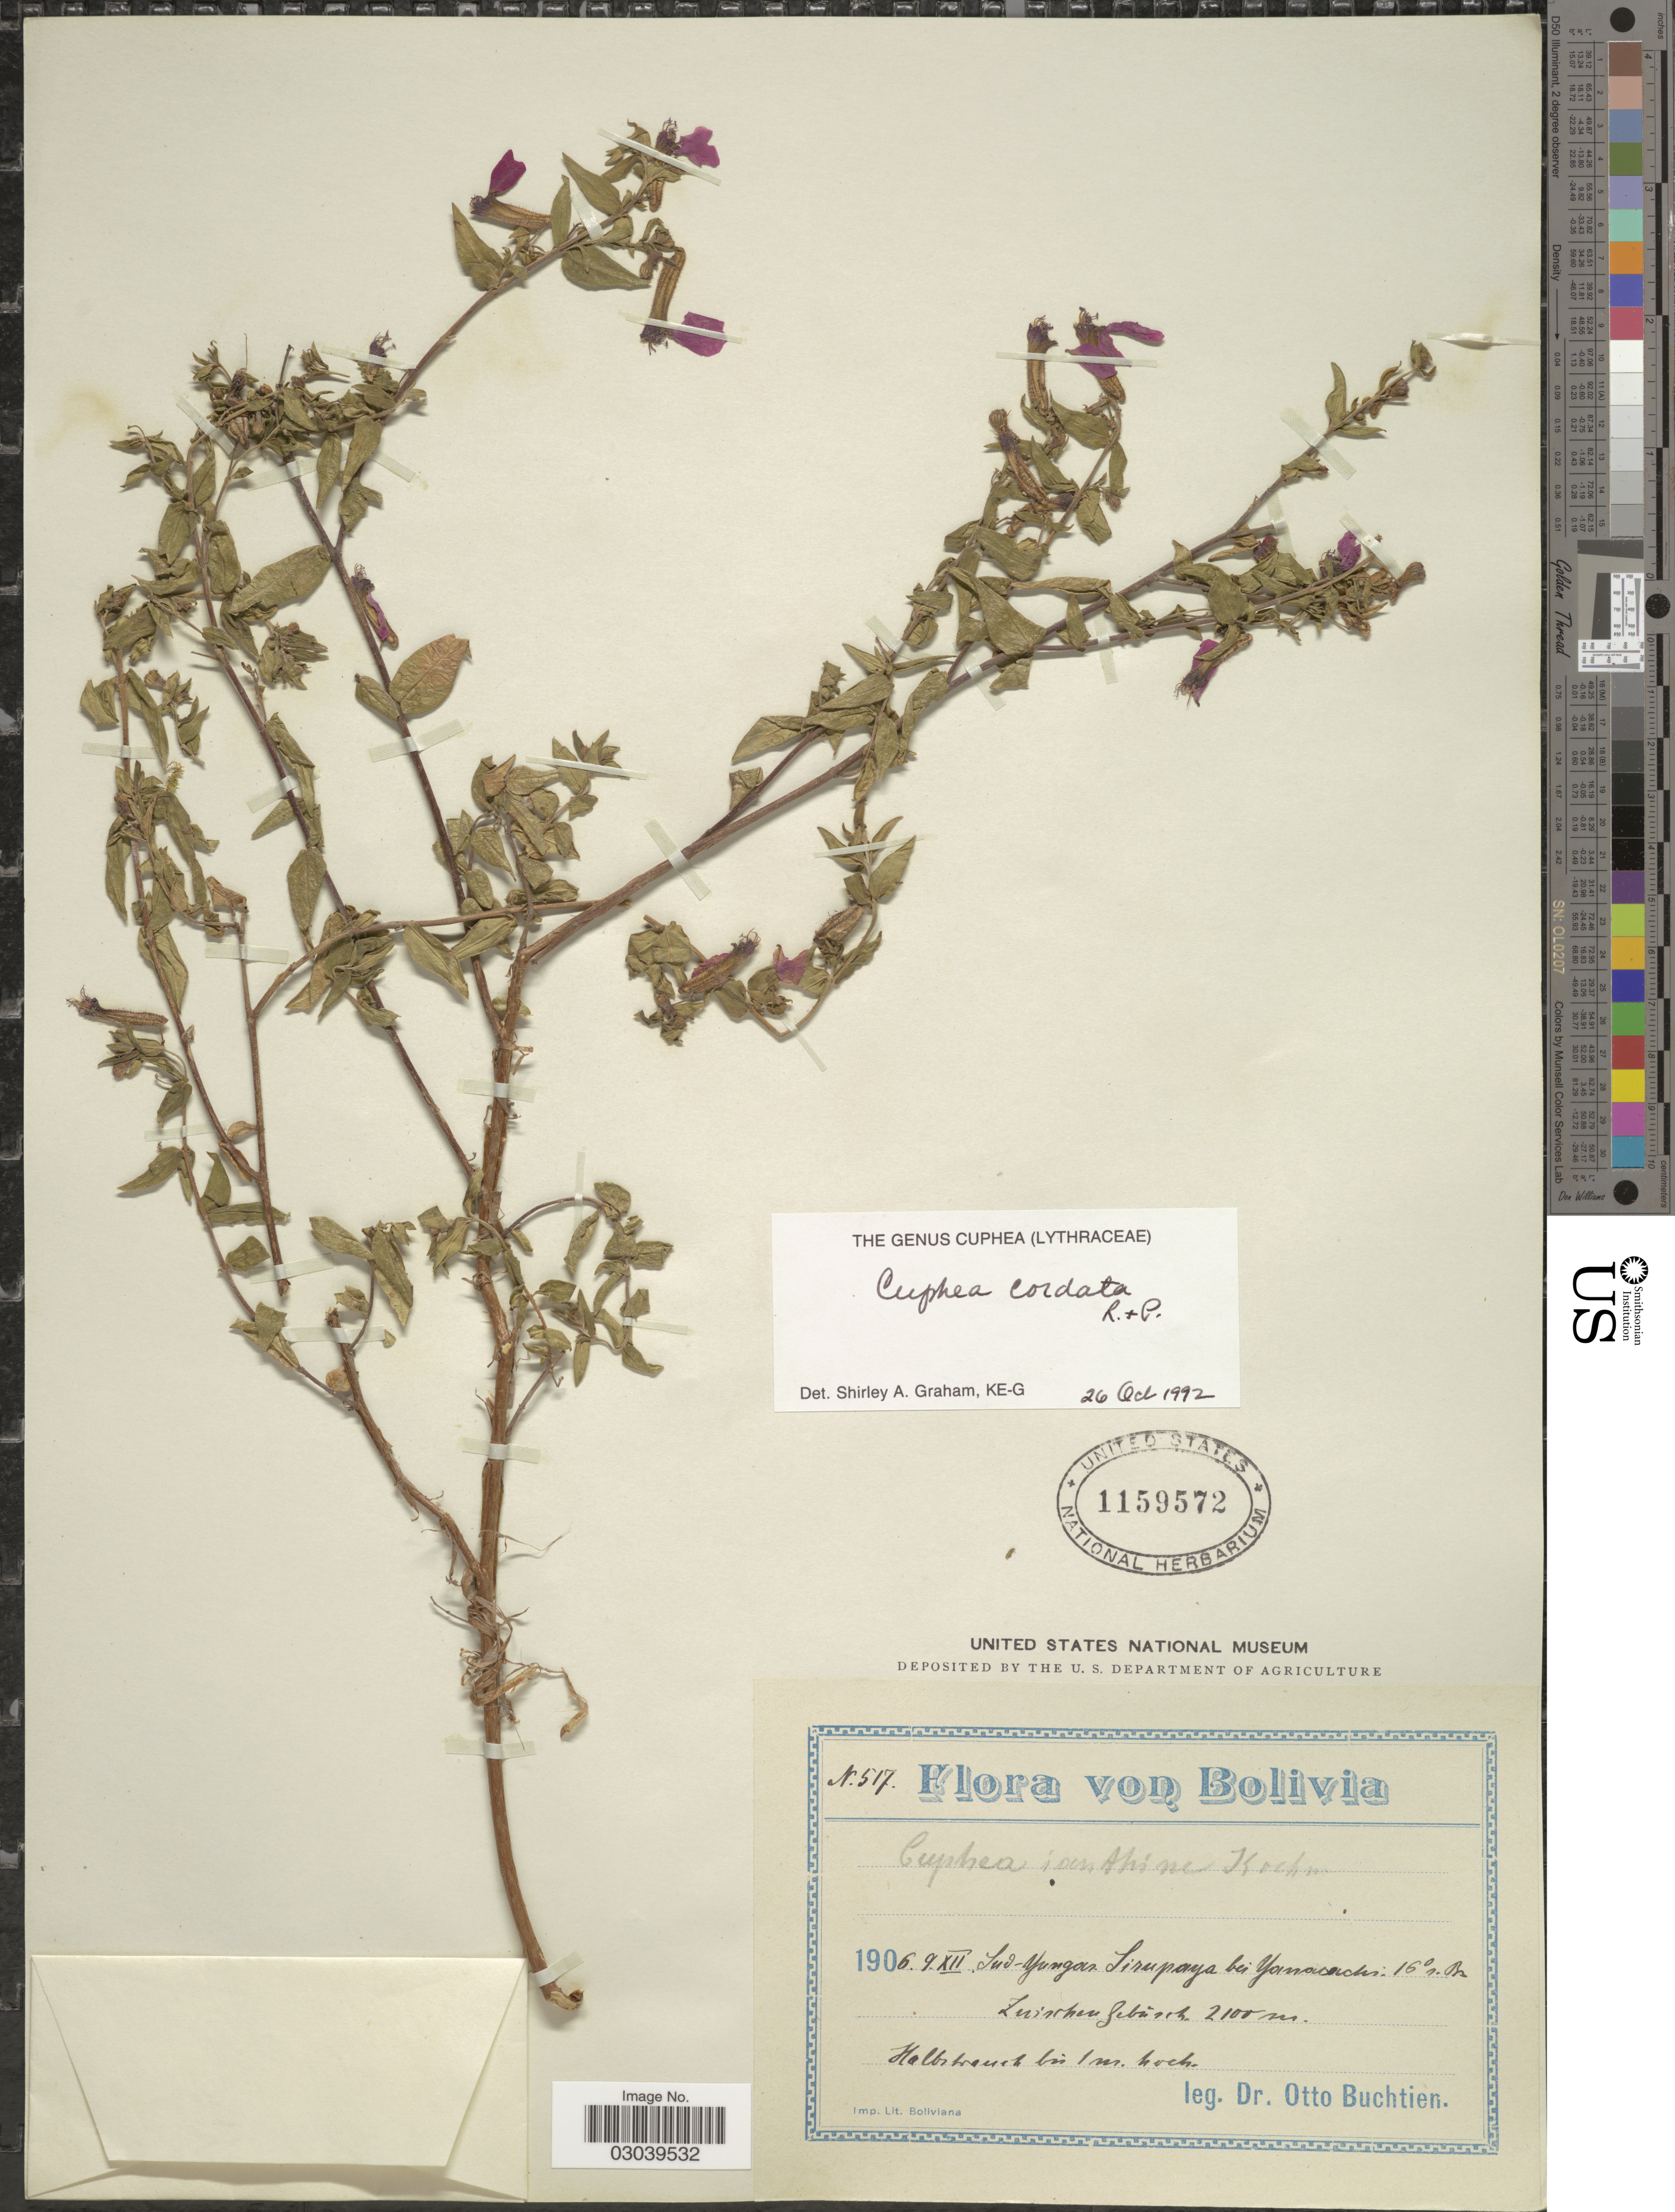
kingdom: Plantae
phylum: Tracheophyta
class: Magnoliopsida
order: Myrtales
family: Lythraceae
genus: Cuphea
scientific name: Cuphea cordata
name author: Ruiz & Pav.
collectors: O. Buchtien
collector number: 517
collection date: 1906-12-09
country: Bolivia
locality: Sud-Yungas Sirapaya bei Yanacachi: 16°s. Br.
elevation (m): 2100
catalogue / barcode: US 1159572